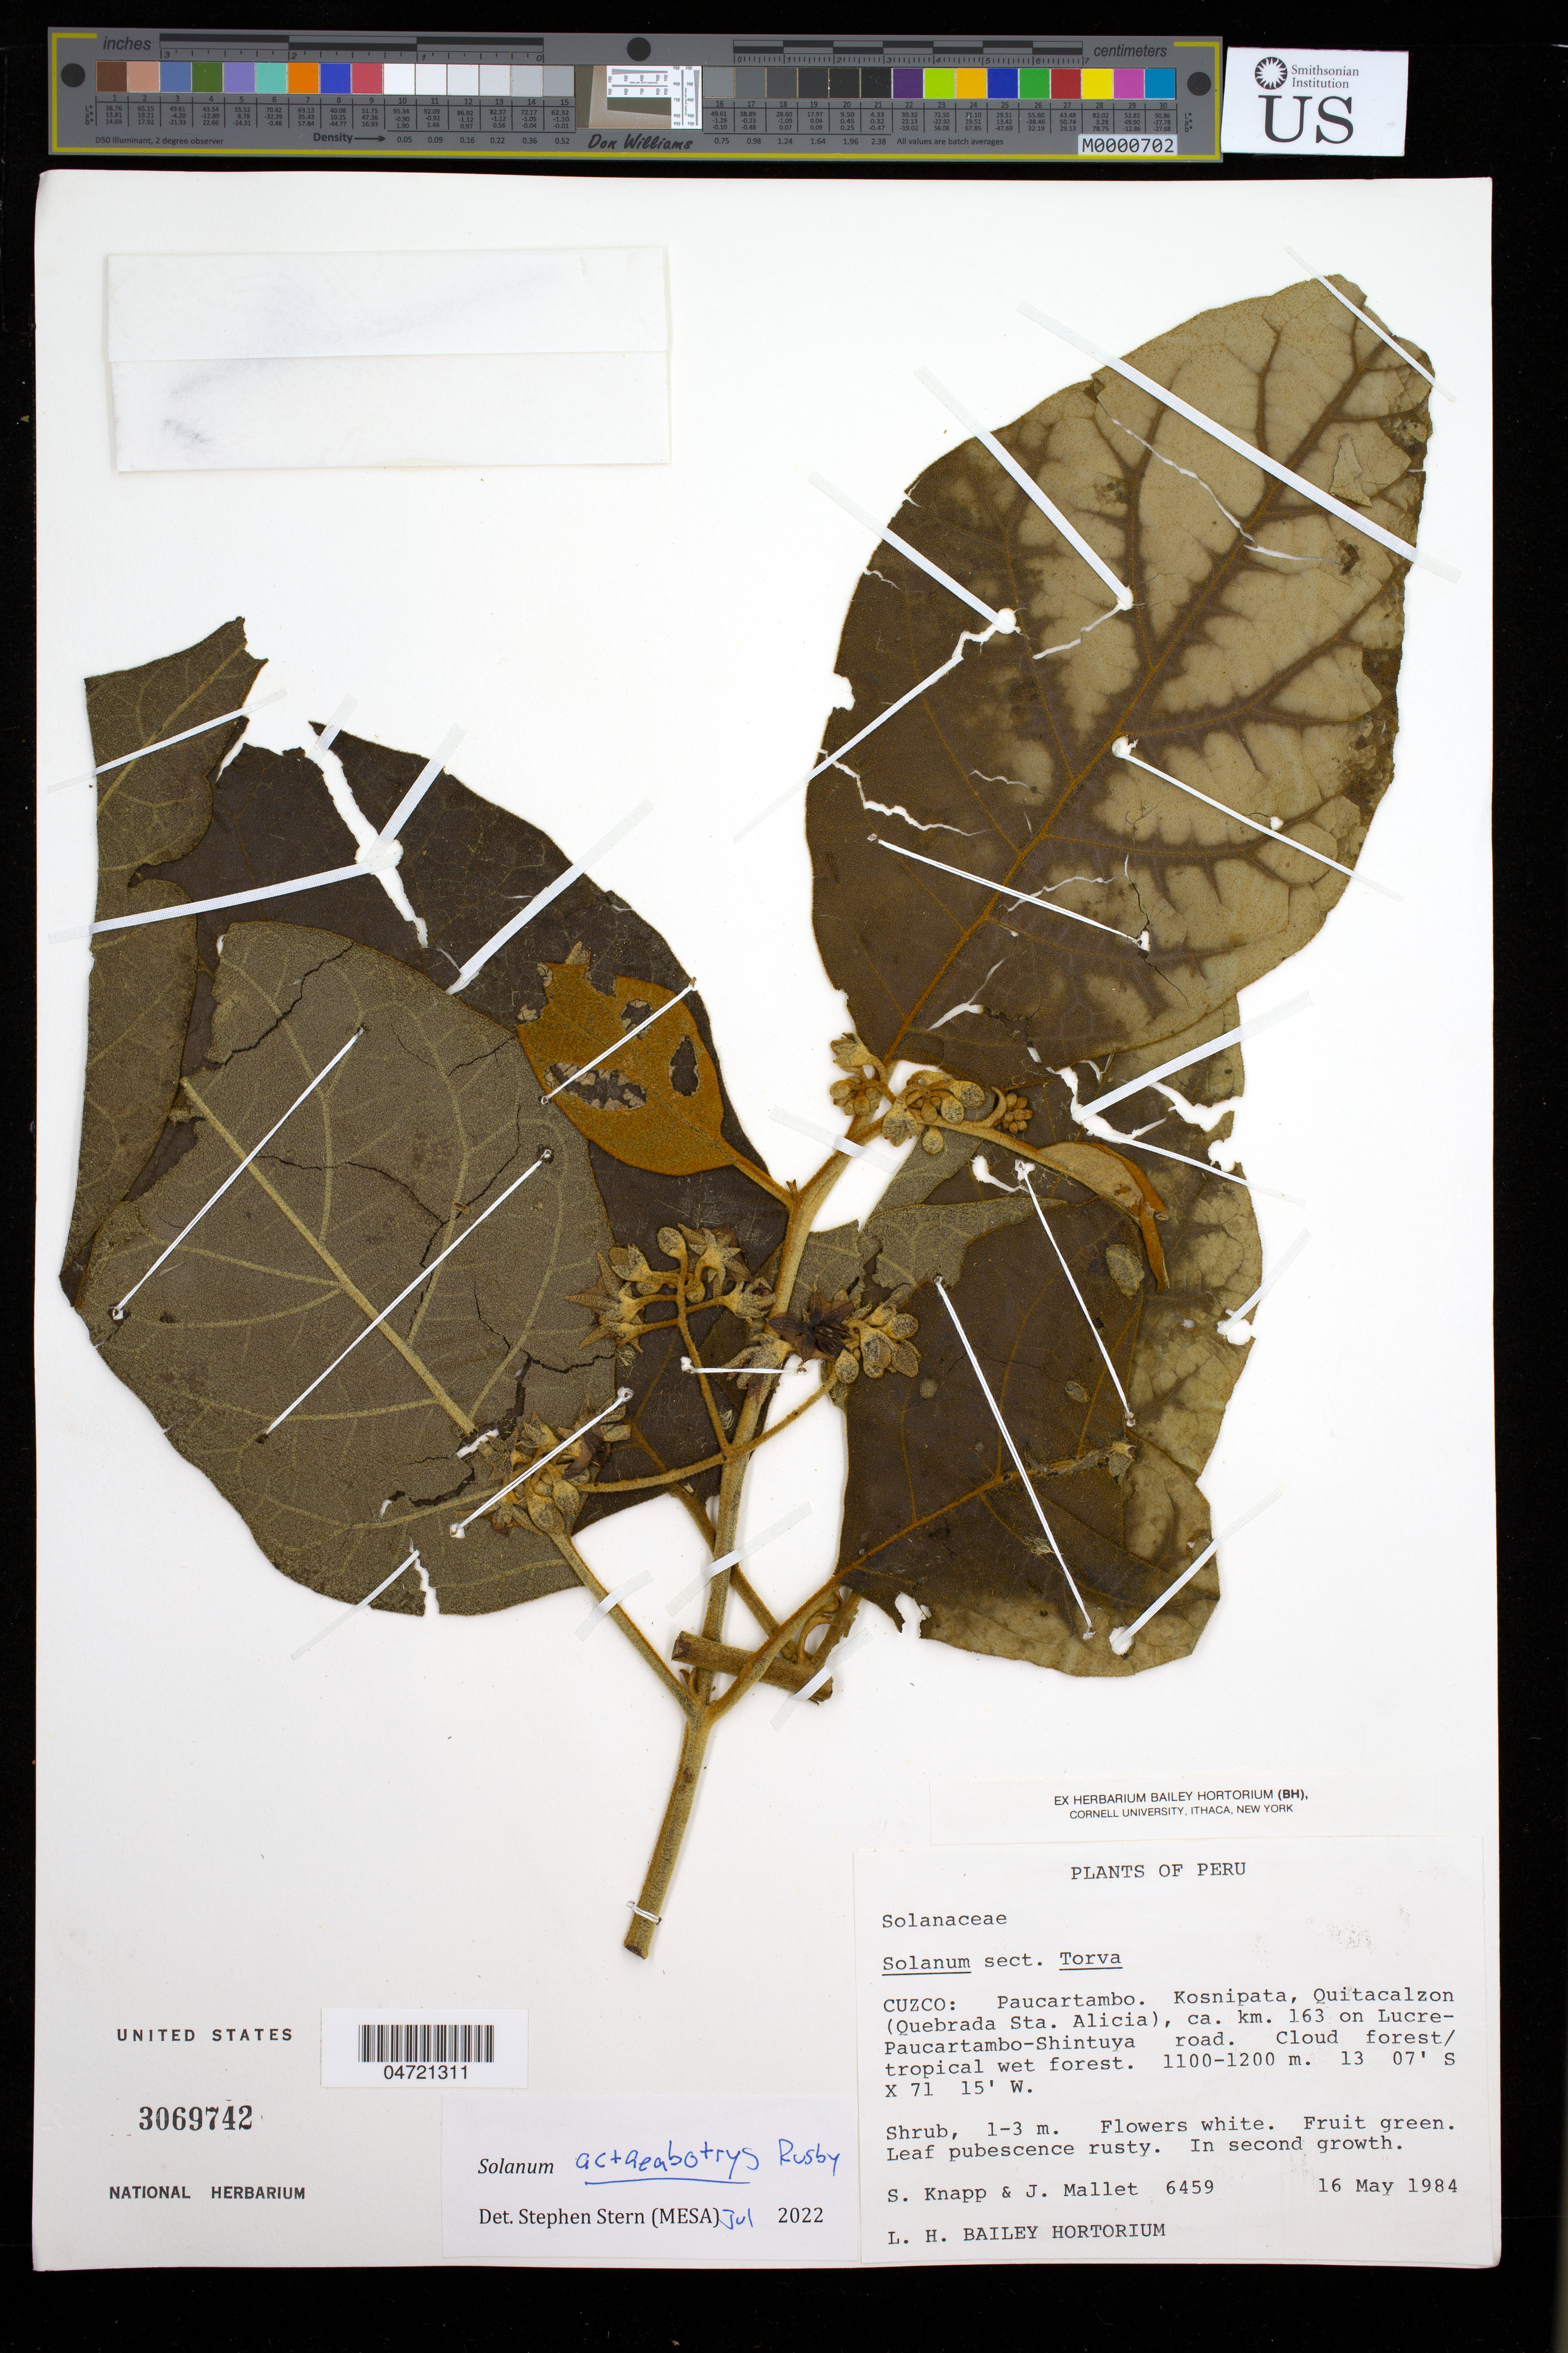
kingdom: Plantae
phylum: Tracheophyta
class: Magnoliopsida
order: Solanales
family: Solanaceae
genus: Solanum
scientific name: Solanum actaeabotrys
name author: Rusby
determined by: Stern, S. R., (UT)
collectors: S. Knapp & J. Mallet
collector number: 6459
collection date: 1984-05-16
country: Peru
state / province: Cusco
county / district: Paucartambo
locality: Kosnipata, Quitacalzon (Quebrada Sta. Alica), ca. km. 163 on Lucre-Paucartambo-Shintuya road. Cloud forest/tropical wet forest.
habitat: In secondary growth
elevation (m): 1100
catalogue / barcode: US 3069742